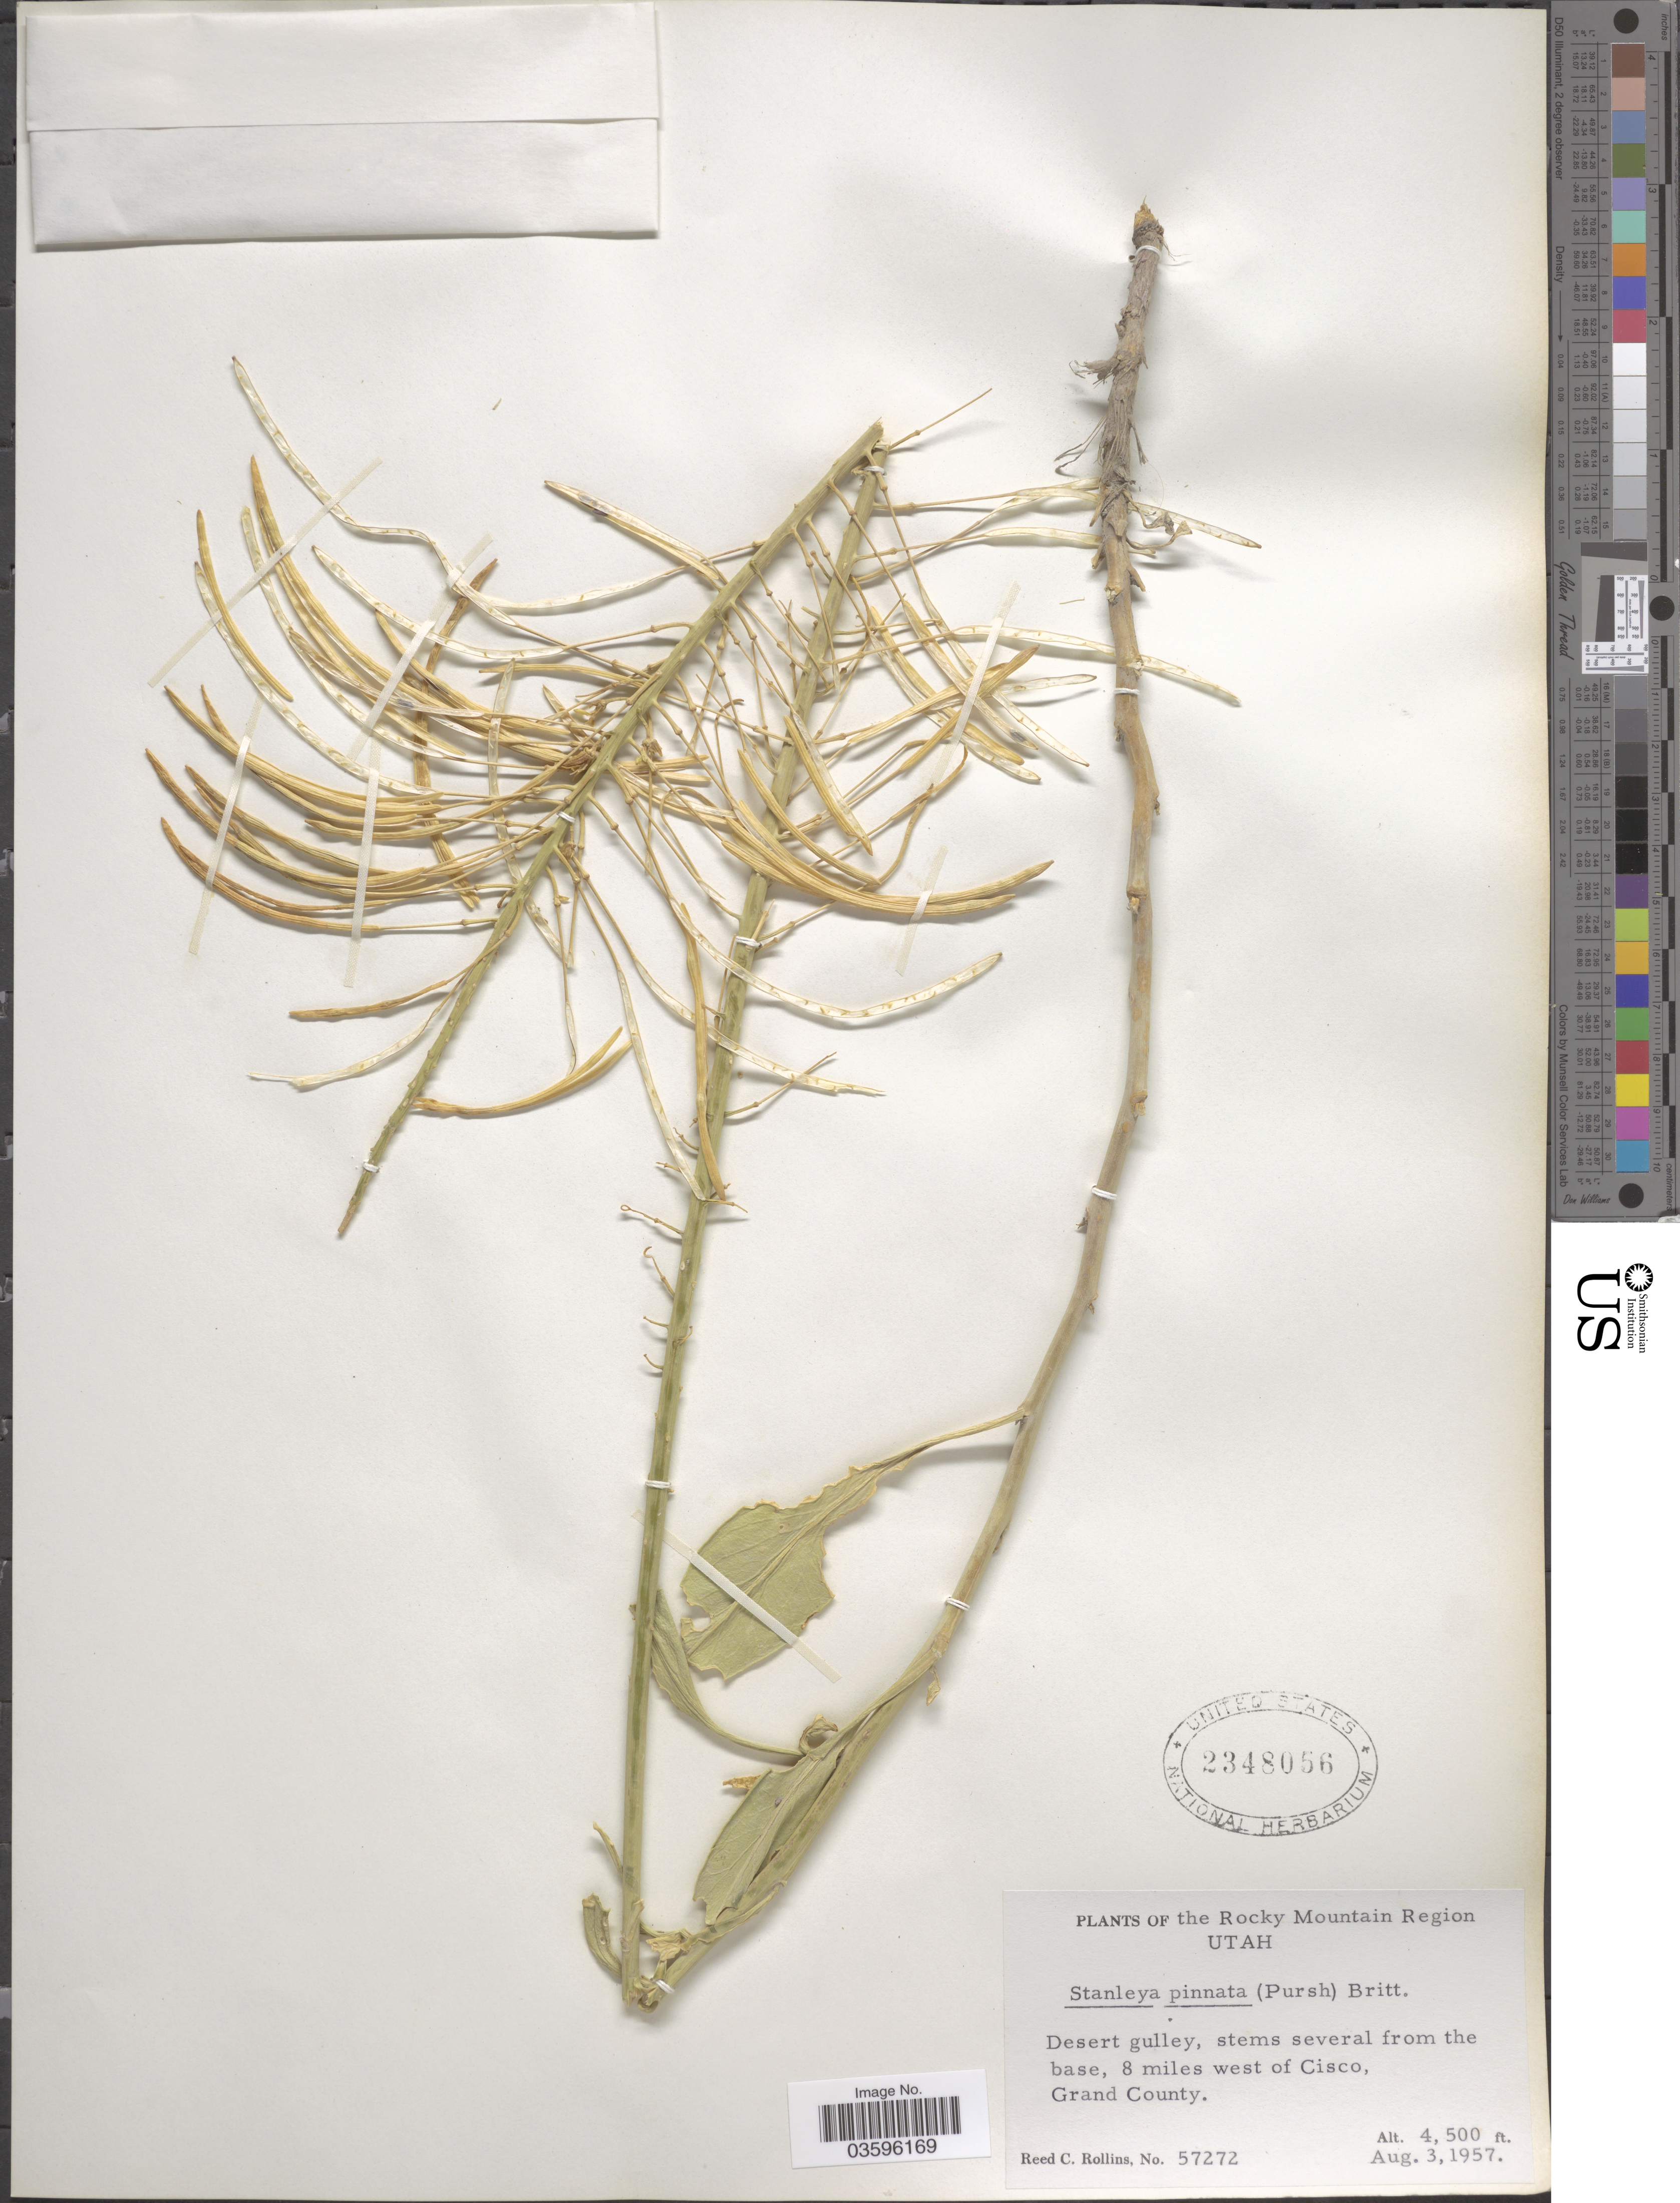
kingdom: Plantae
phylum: Tracheophyta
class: Magnoliopsida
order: Brassicales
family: Brassicaceae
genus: Stanleya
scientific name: Stanleya pinnata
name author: (Pursh) Britton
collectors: R. C. Rollins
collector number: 57272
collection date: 1957-08-03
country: United States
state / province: Utah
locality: The Rocky Mountain Region. Desert gulley, stems several from the base, 8 miles west of Cisco, Grand County.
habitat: desert gulley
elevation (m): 1372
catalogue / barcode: US 2348056